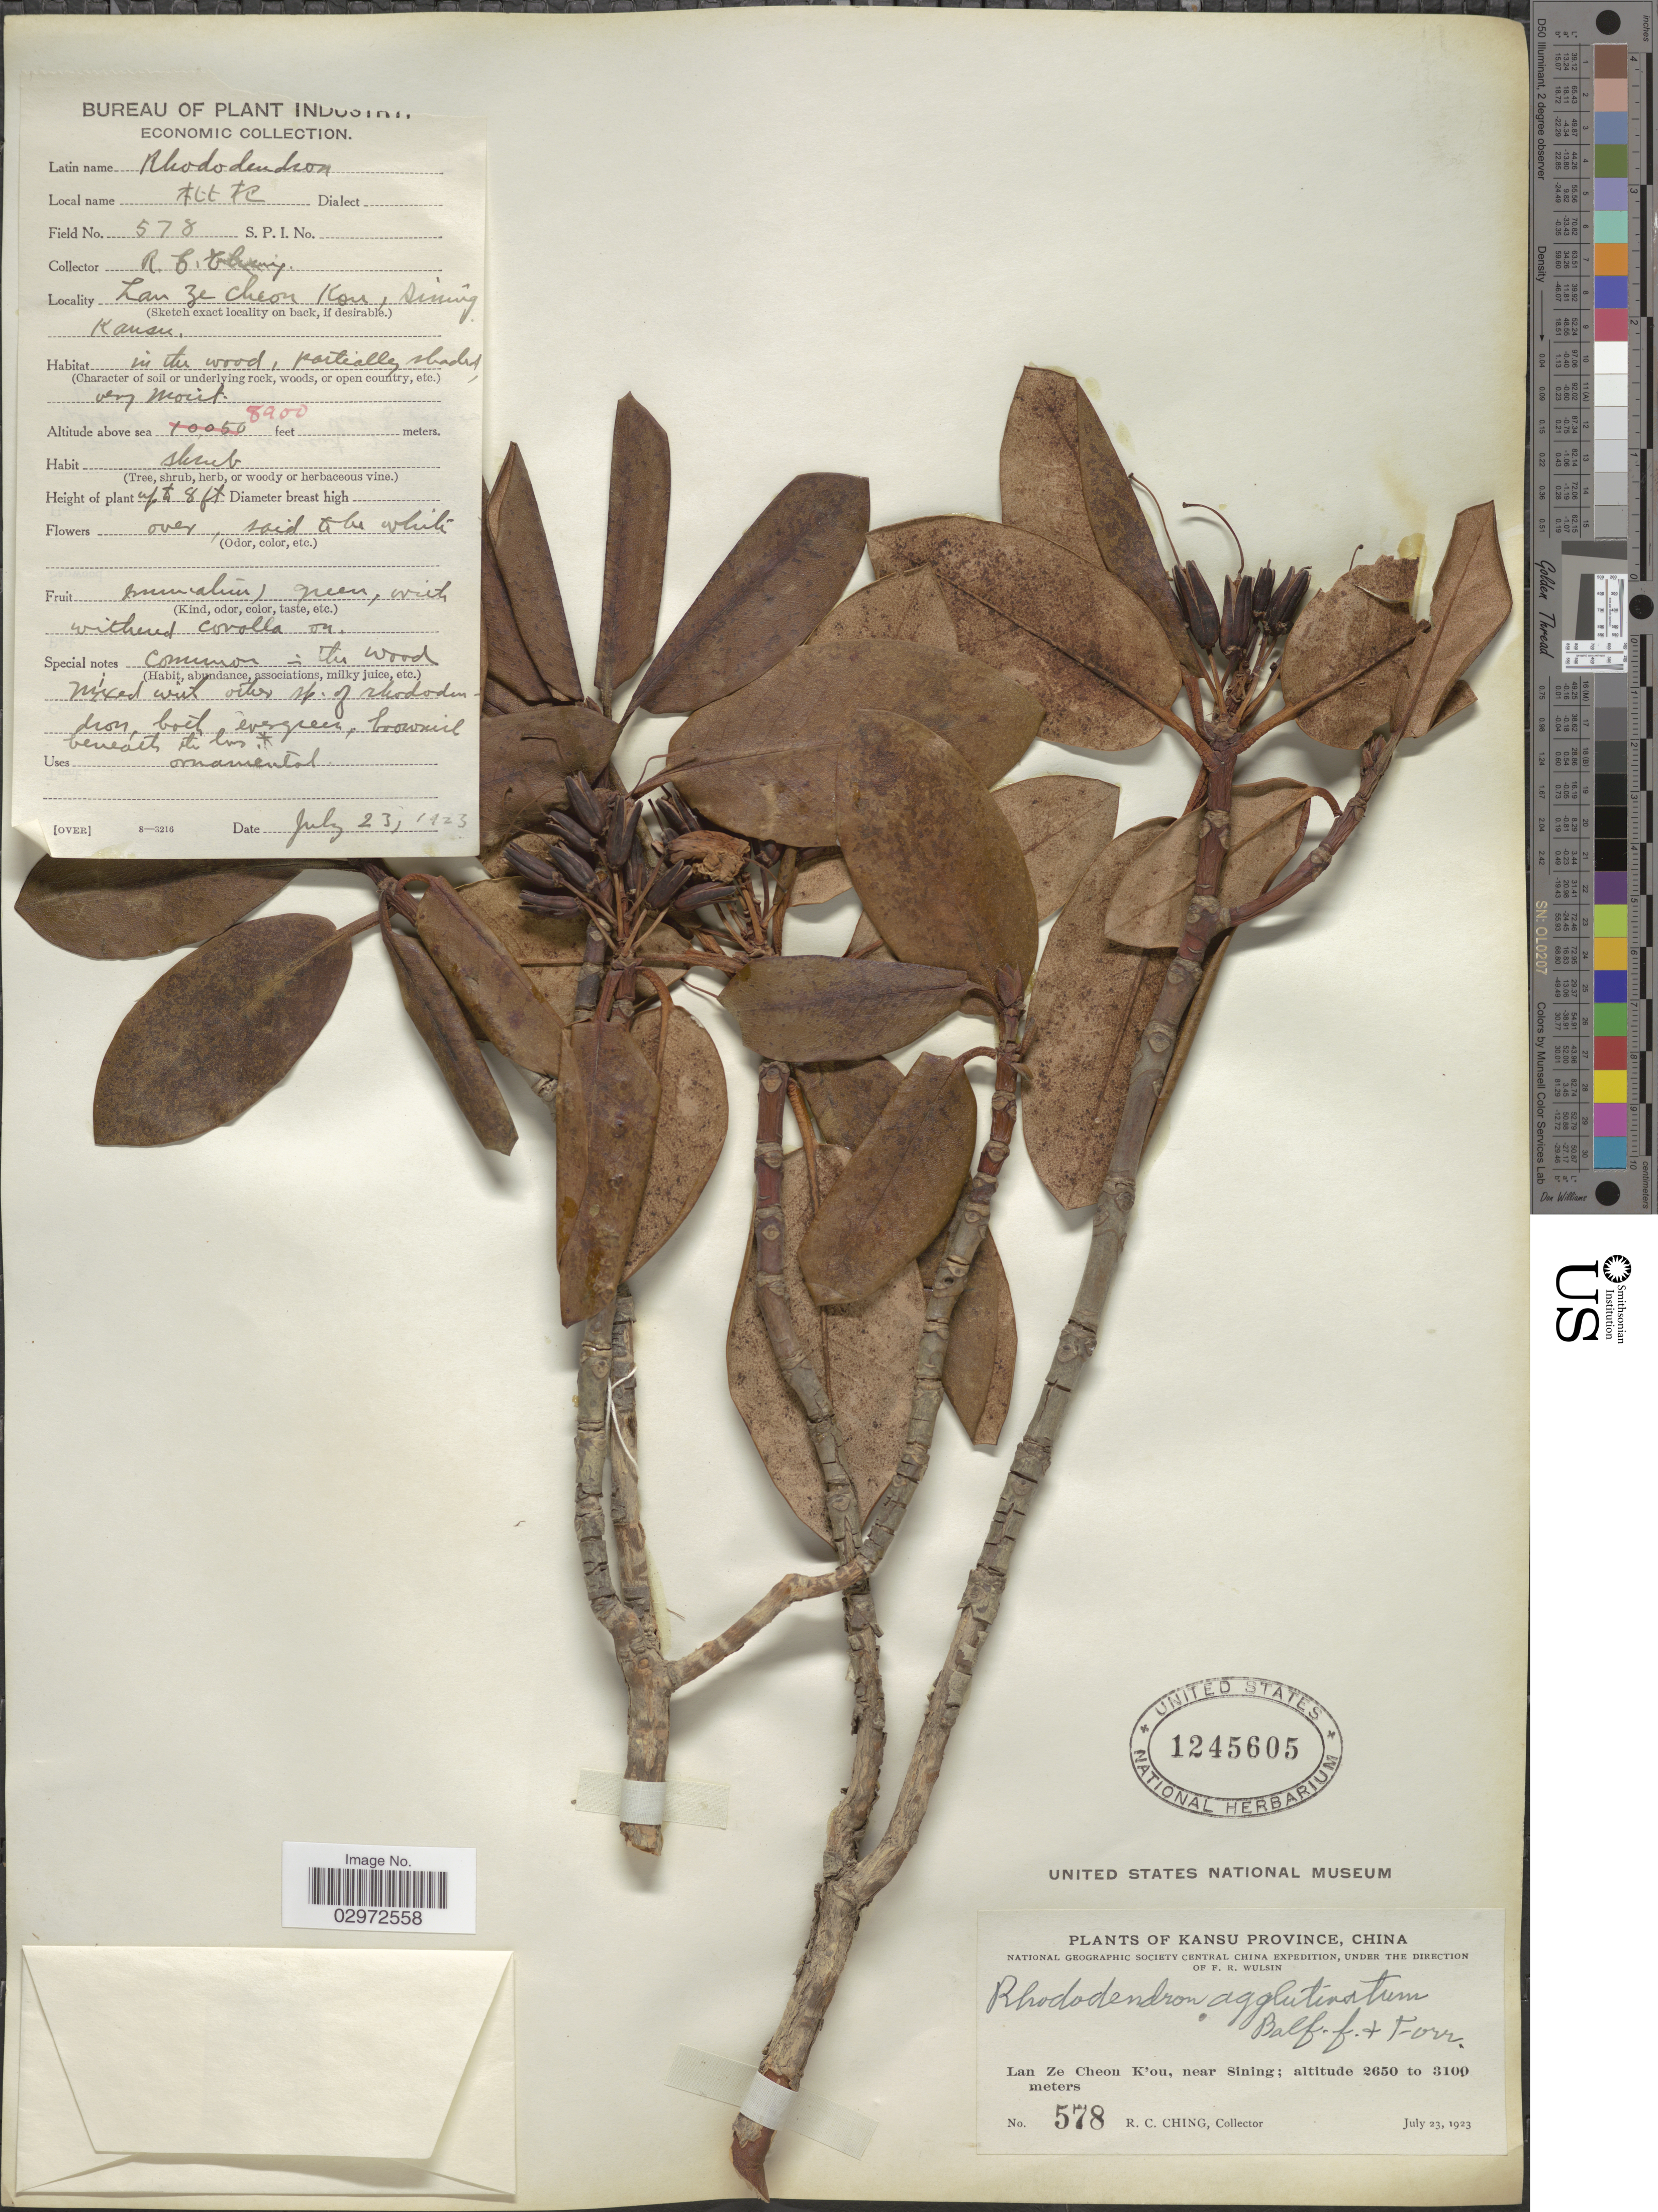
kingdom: Plantae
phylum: Tracheophyta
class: Magnoliopsida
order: Ericales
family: Ericaceae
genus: Rhododendron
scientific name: Rhododendron przewalskii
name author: Maxim.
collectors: R. C. Ching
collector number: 578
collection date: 1923-07-23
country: China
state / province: Gansu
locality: Kansu Province, Lan Ze Cheou K'ou, near Sining.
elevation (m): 2713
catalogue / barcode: US 1245605